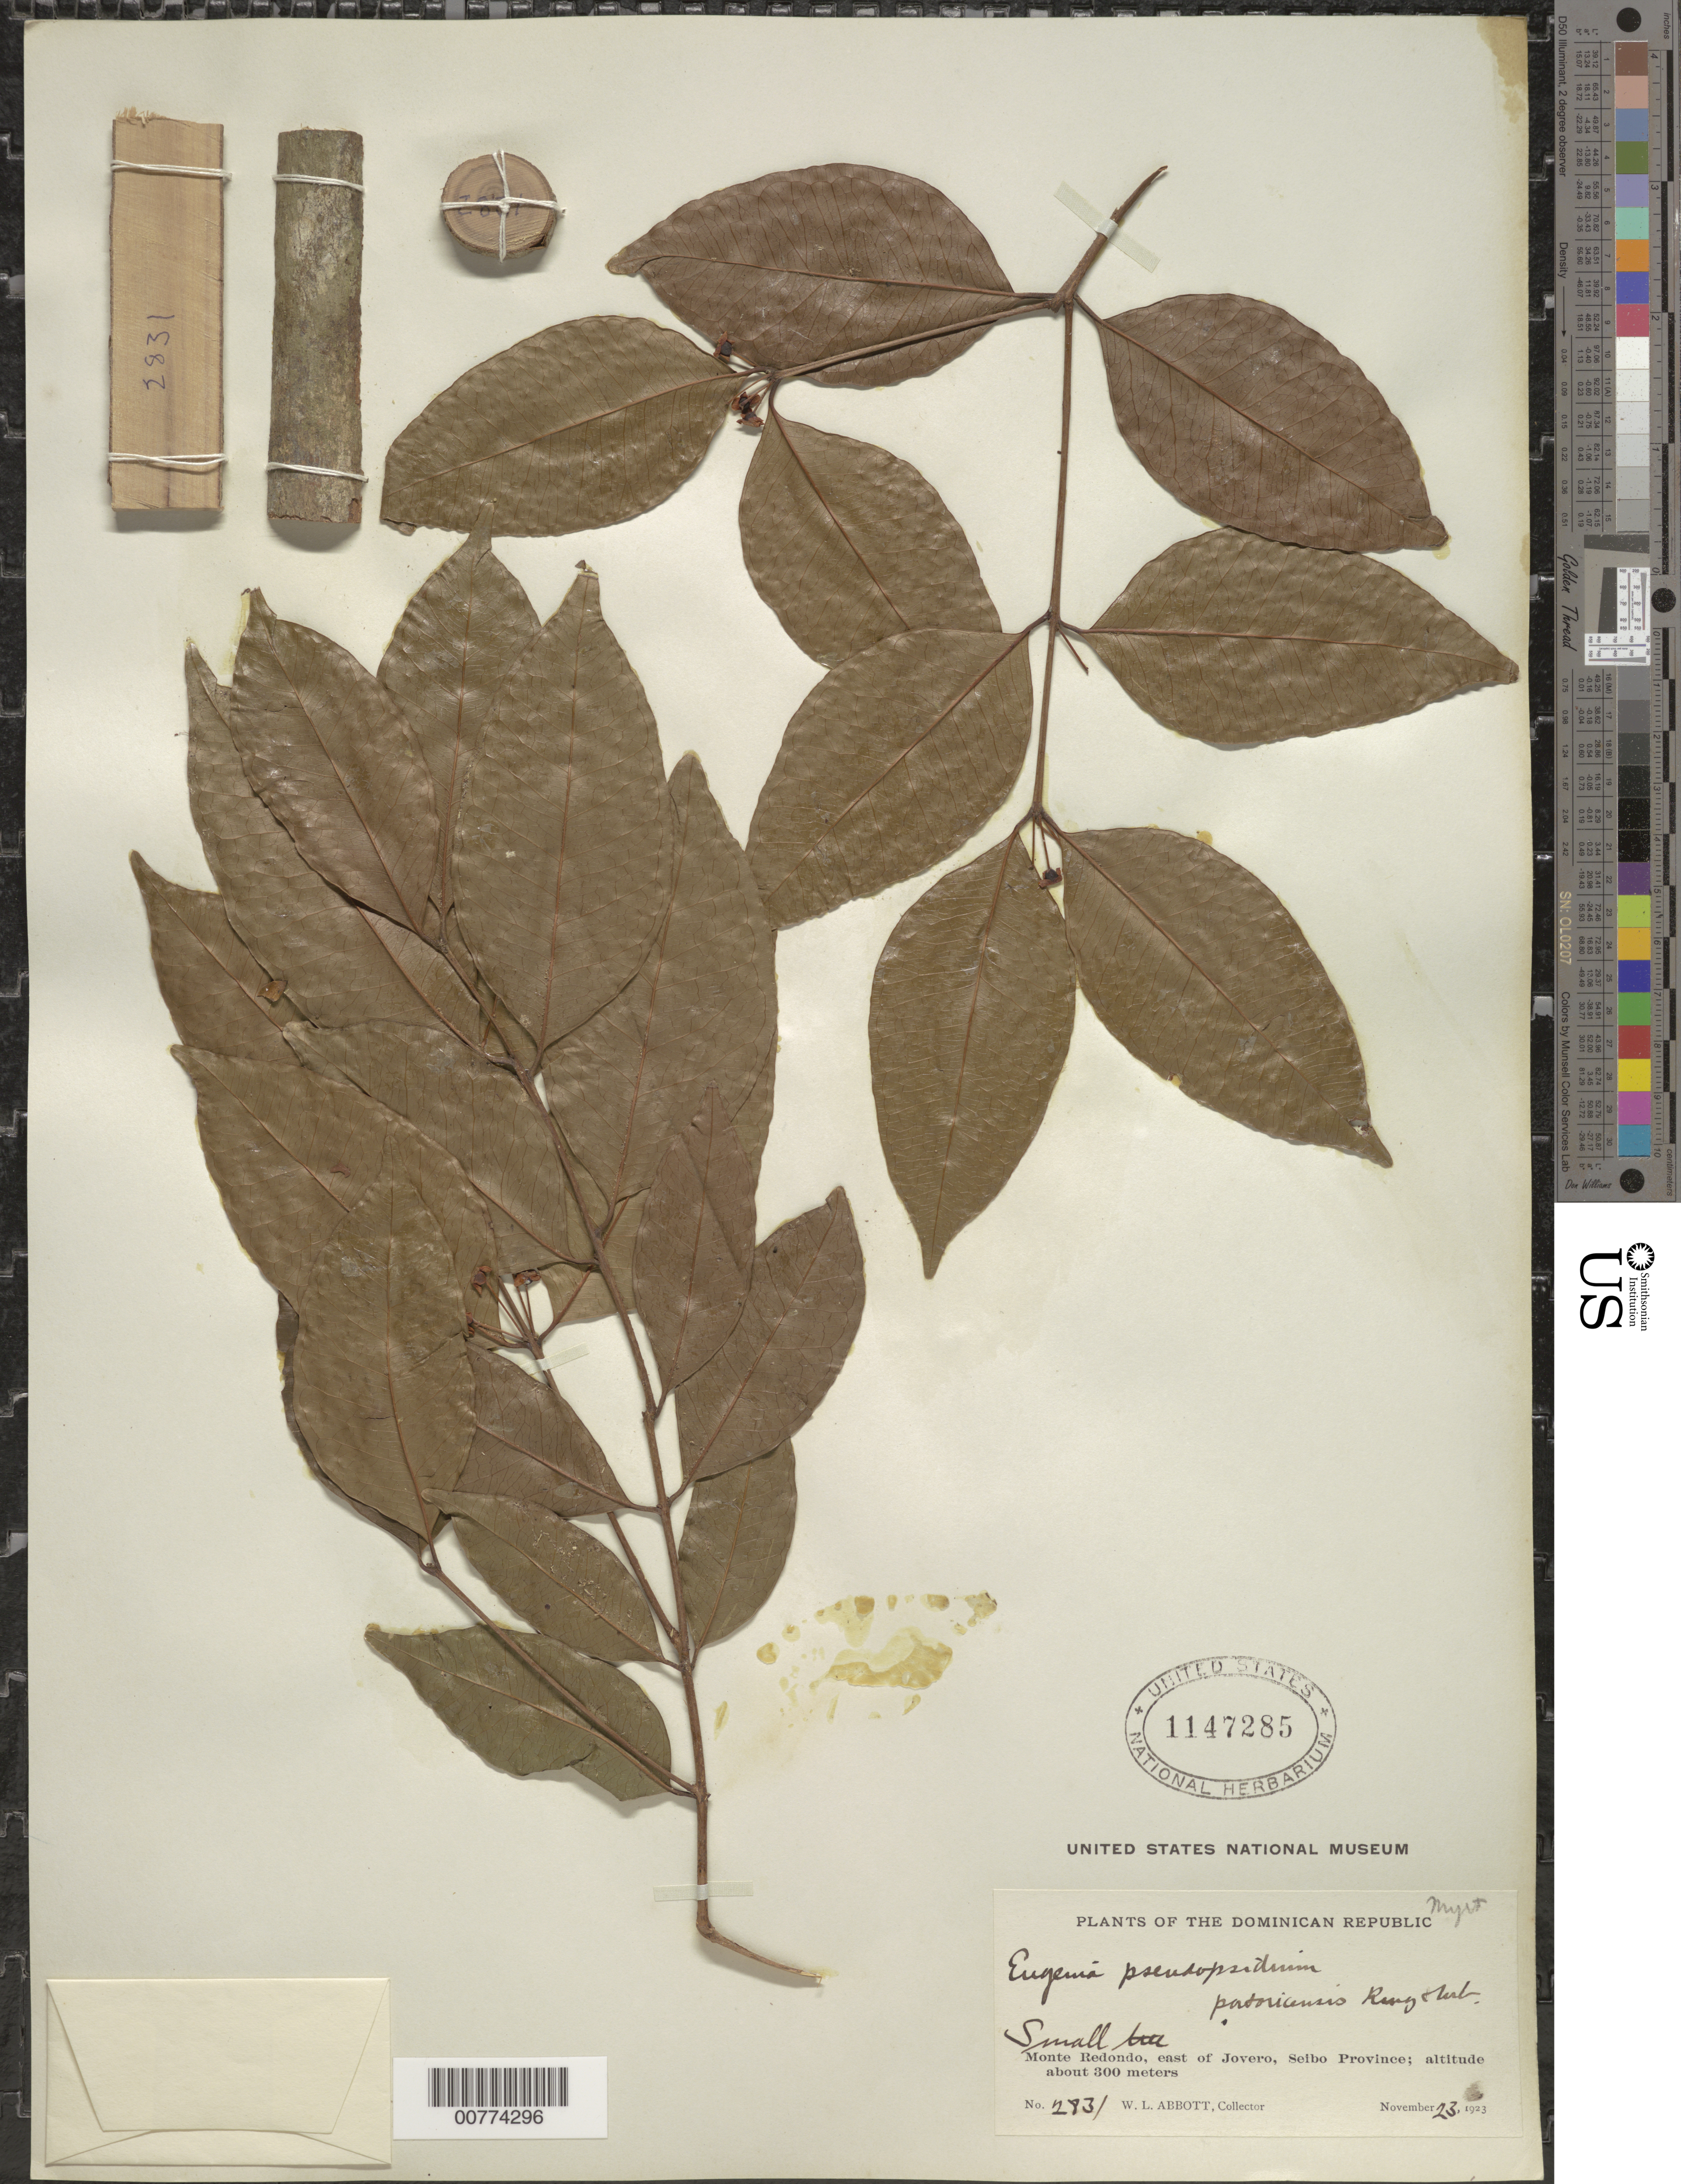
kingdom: Plantae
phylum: Tracheophyta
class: Magnoliopsida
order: Myrtales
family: Myrtaceae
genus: Eugenia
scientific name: Eugenia pseudopsidium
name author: Jacq.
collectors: W. L. Abbott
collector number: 2831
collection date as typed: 23 Nov 1923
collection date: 1923-11-23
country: Dominican Republic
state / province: El Seibo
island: Hispaniola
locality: Monte Redondo, east of Jovero.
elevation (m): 300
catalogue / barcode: US 1147285